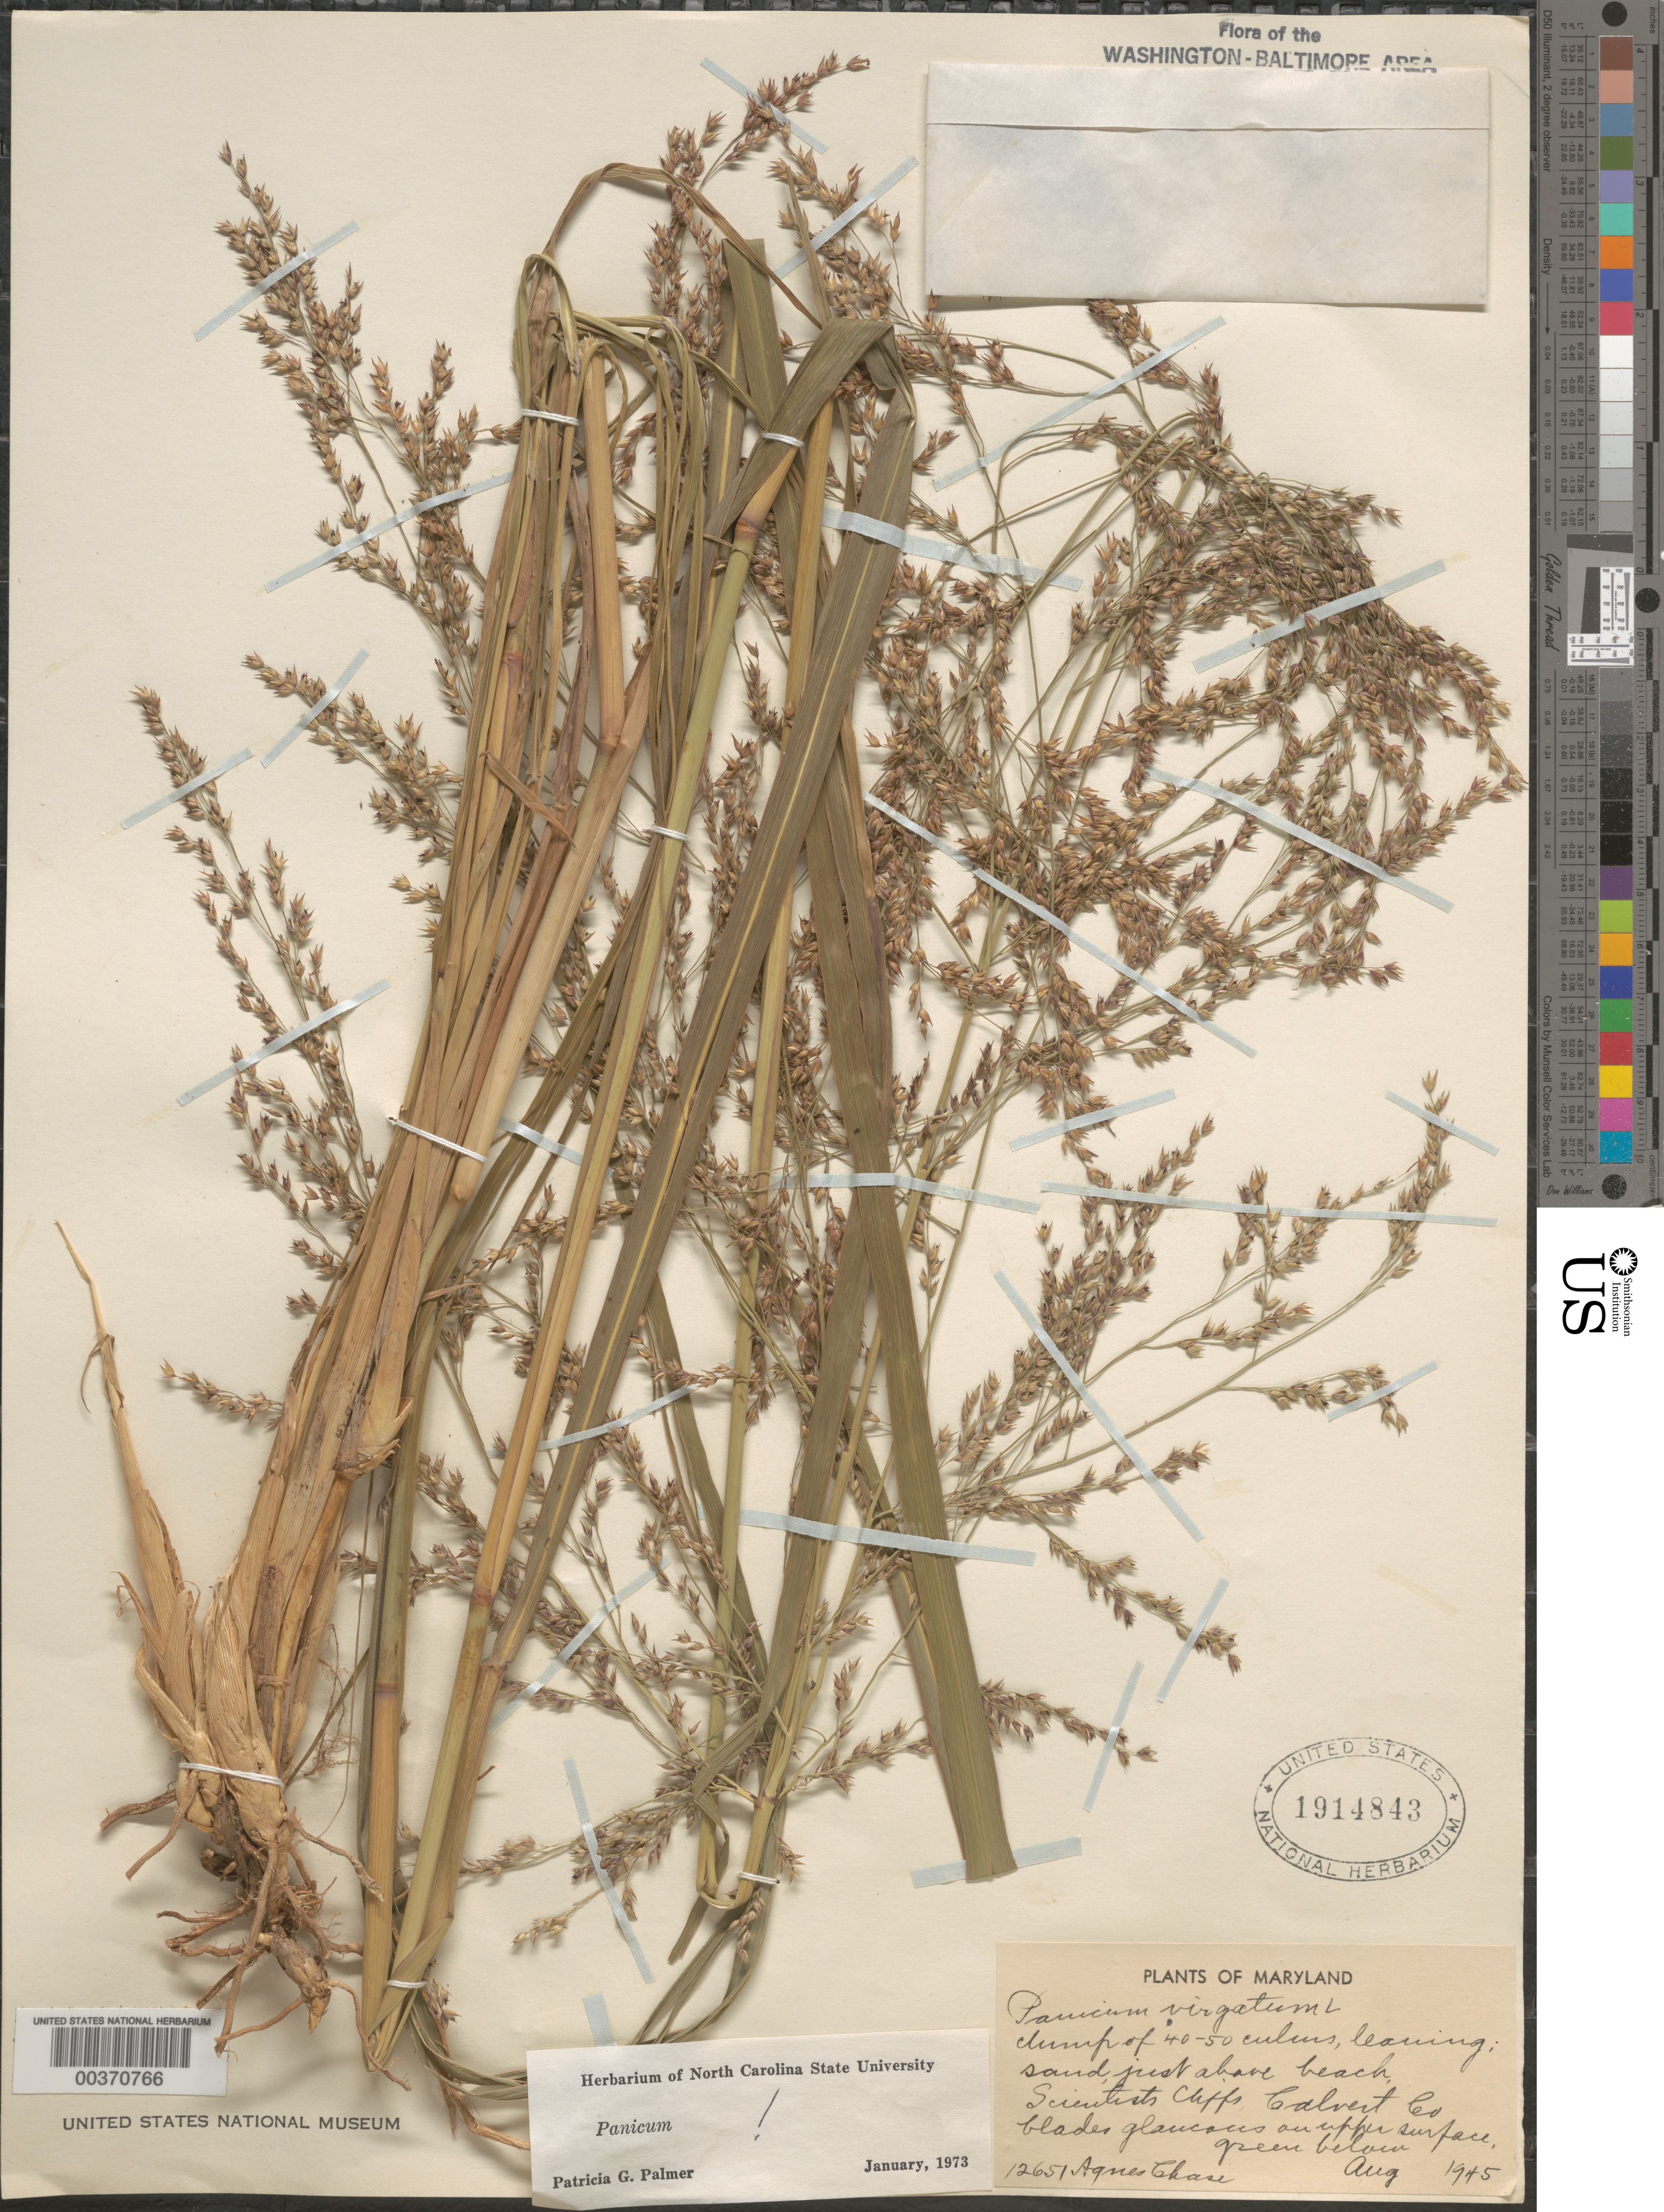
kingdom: Plantae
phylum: Tracheophyta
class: Liliopsida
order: Poales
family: Poaceae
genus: Panicum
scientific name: Panicum virgatum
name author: L.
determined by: Palmer, P. G.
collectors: A. Chase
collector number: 12651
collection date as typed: Aug 1945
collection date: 1945-08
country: United States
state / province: Maryland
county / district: Calvert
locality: Scientists Cliffs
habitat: Sand just above beach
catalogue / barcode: US 1914843